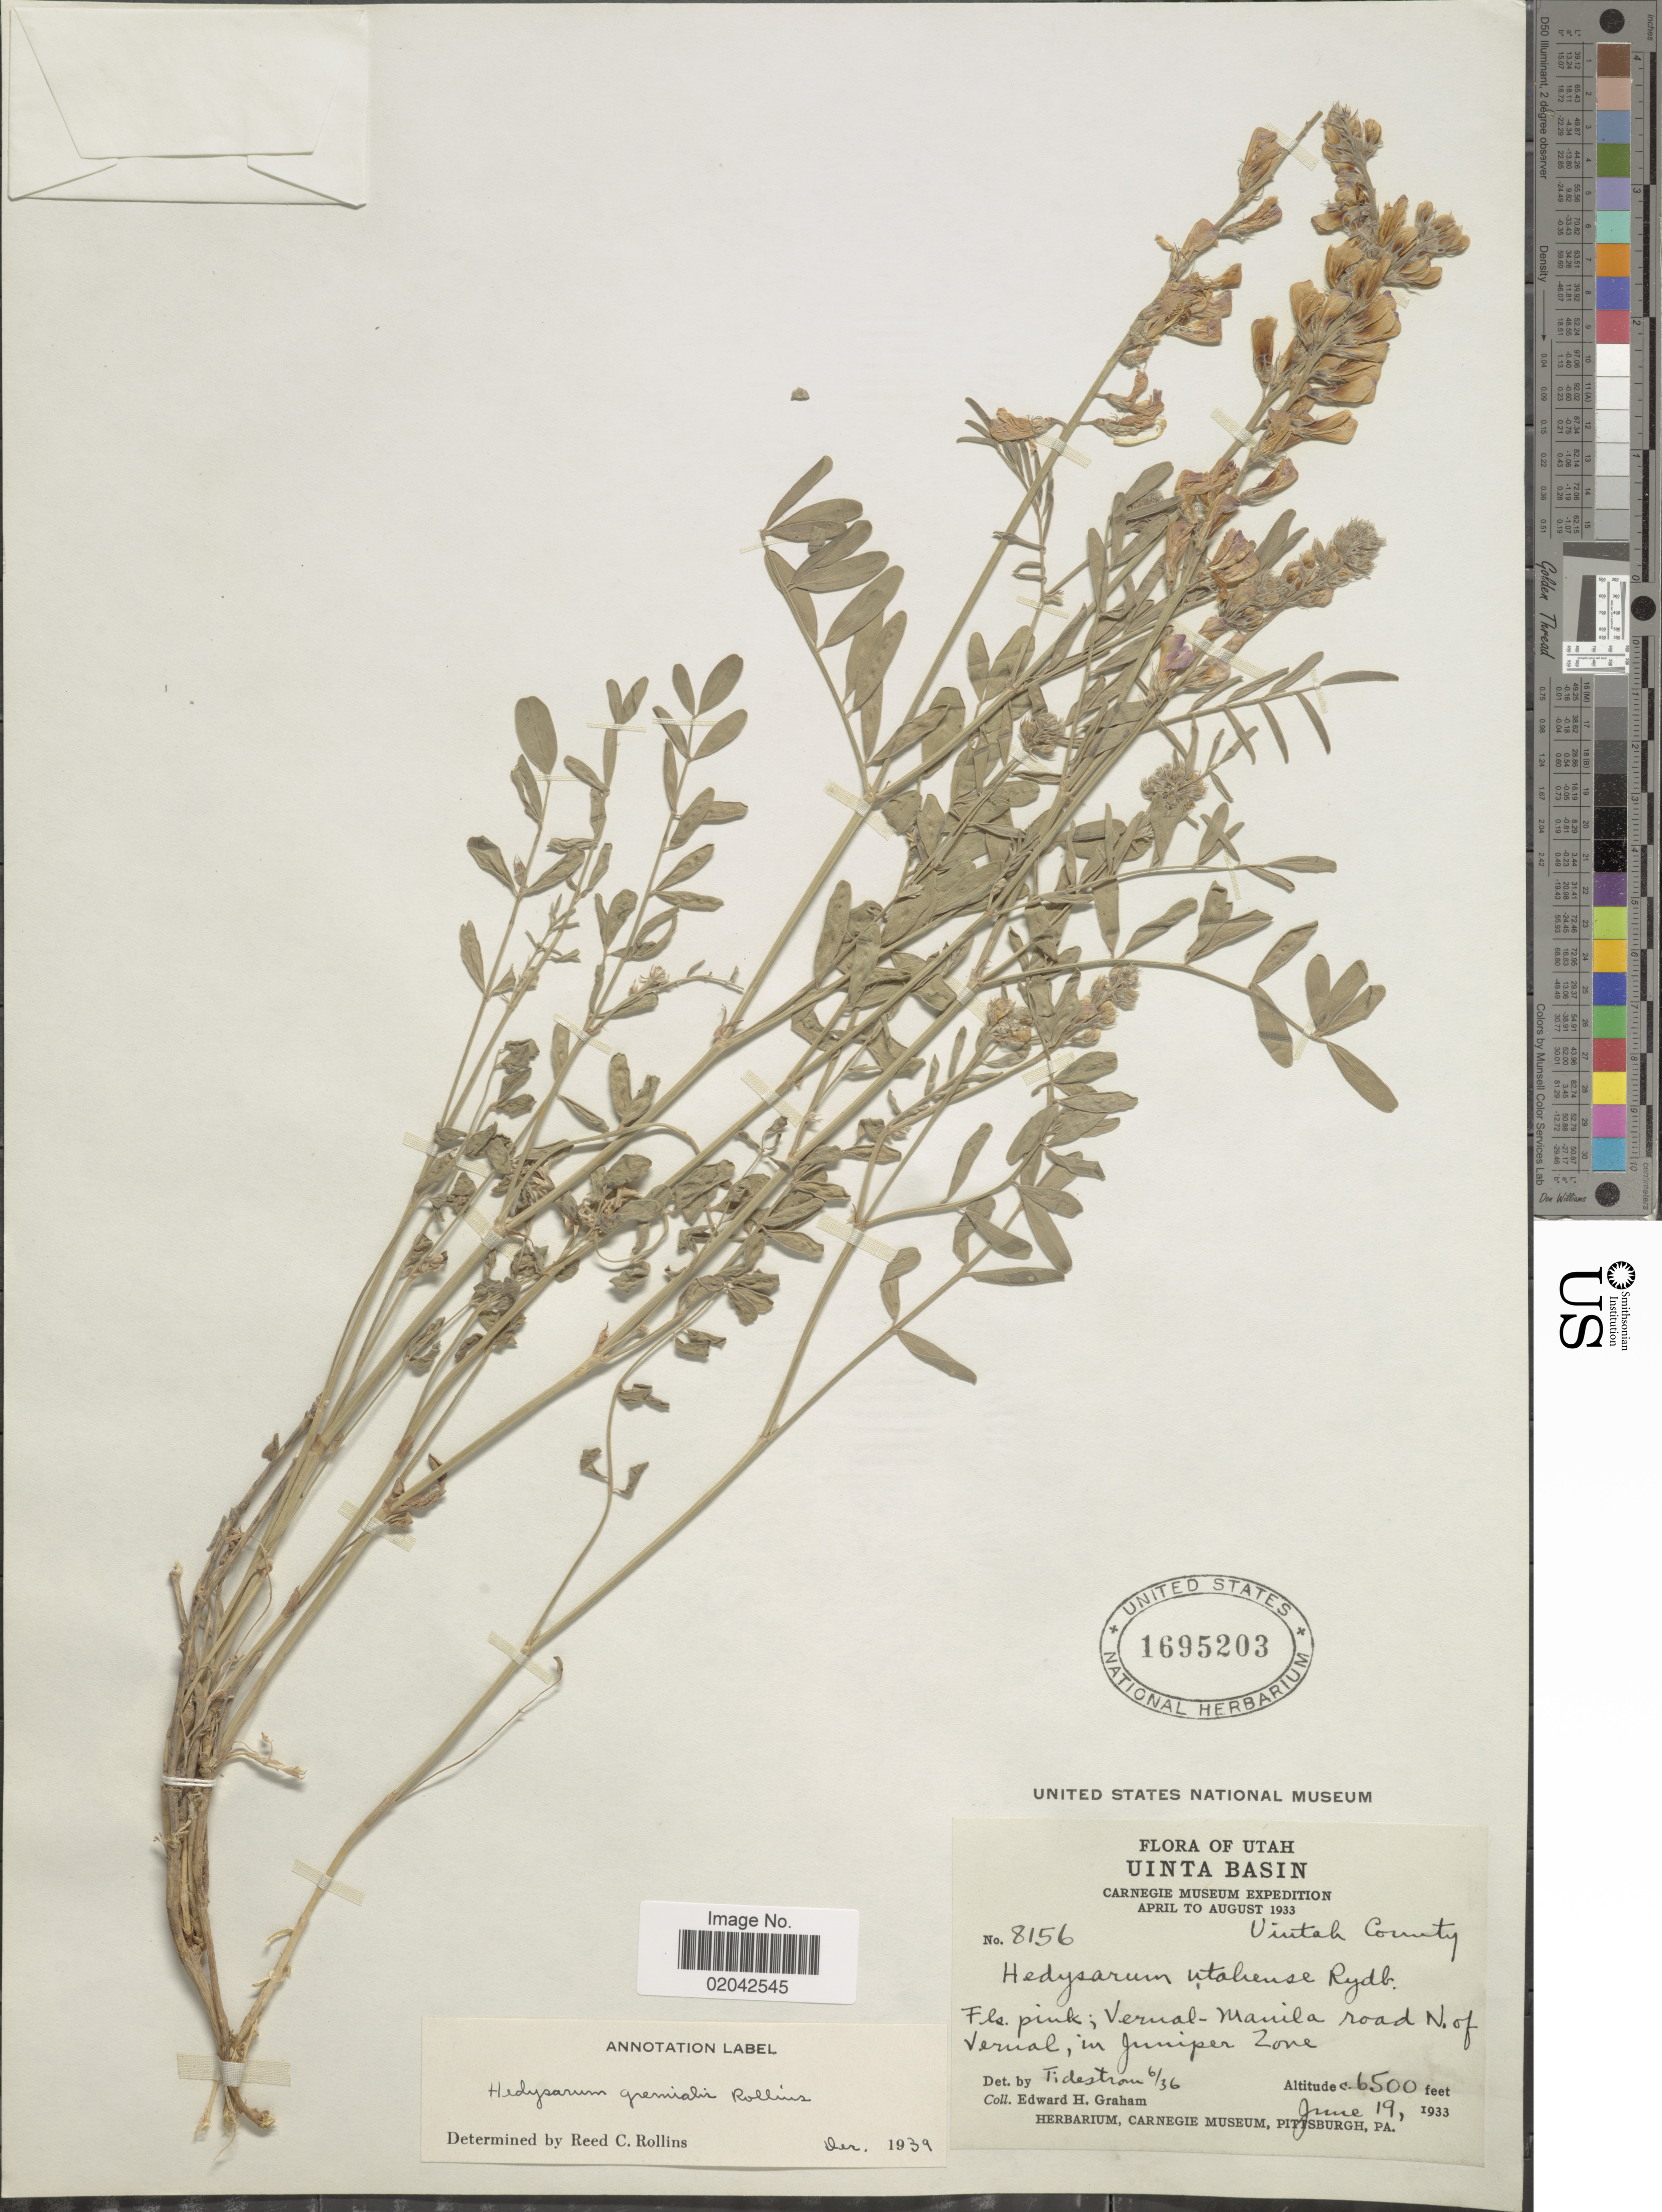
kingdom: Plantae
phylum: Tracheophyta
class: Magnoliopsida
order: Fabales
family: Fabaceae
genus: Hedysarum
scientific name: Hedysarum gremiale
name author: Rollins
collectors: E. H. Graham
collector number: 8156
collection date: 1933-06-19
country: United States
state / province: Utah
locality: Uinta Basin, Uintah County, Vernal-Manila road N. of Vernal, in Juniper Zone.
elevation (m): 1981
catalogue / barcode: US 1695203